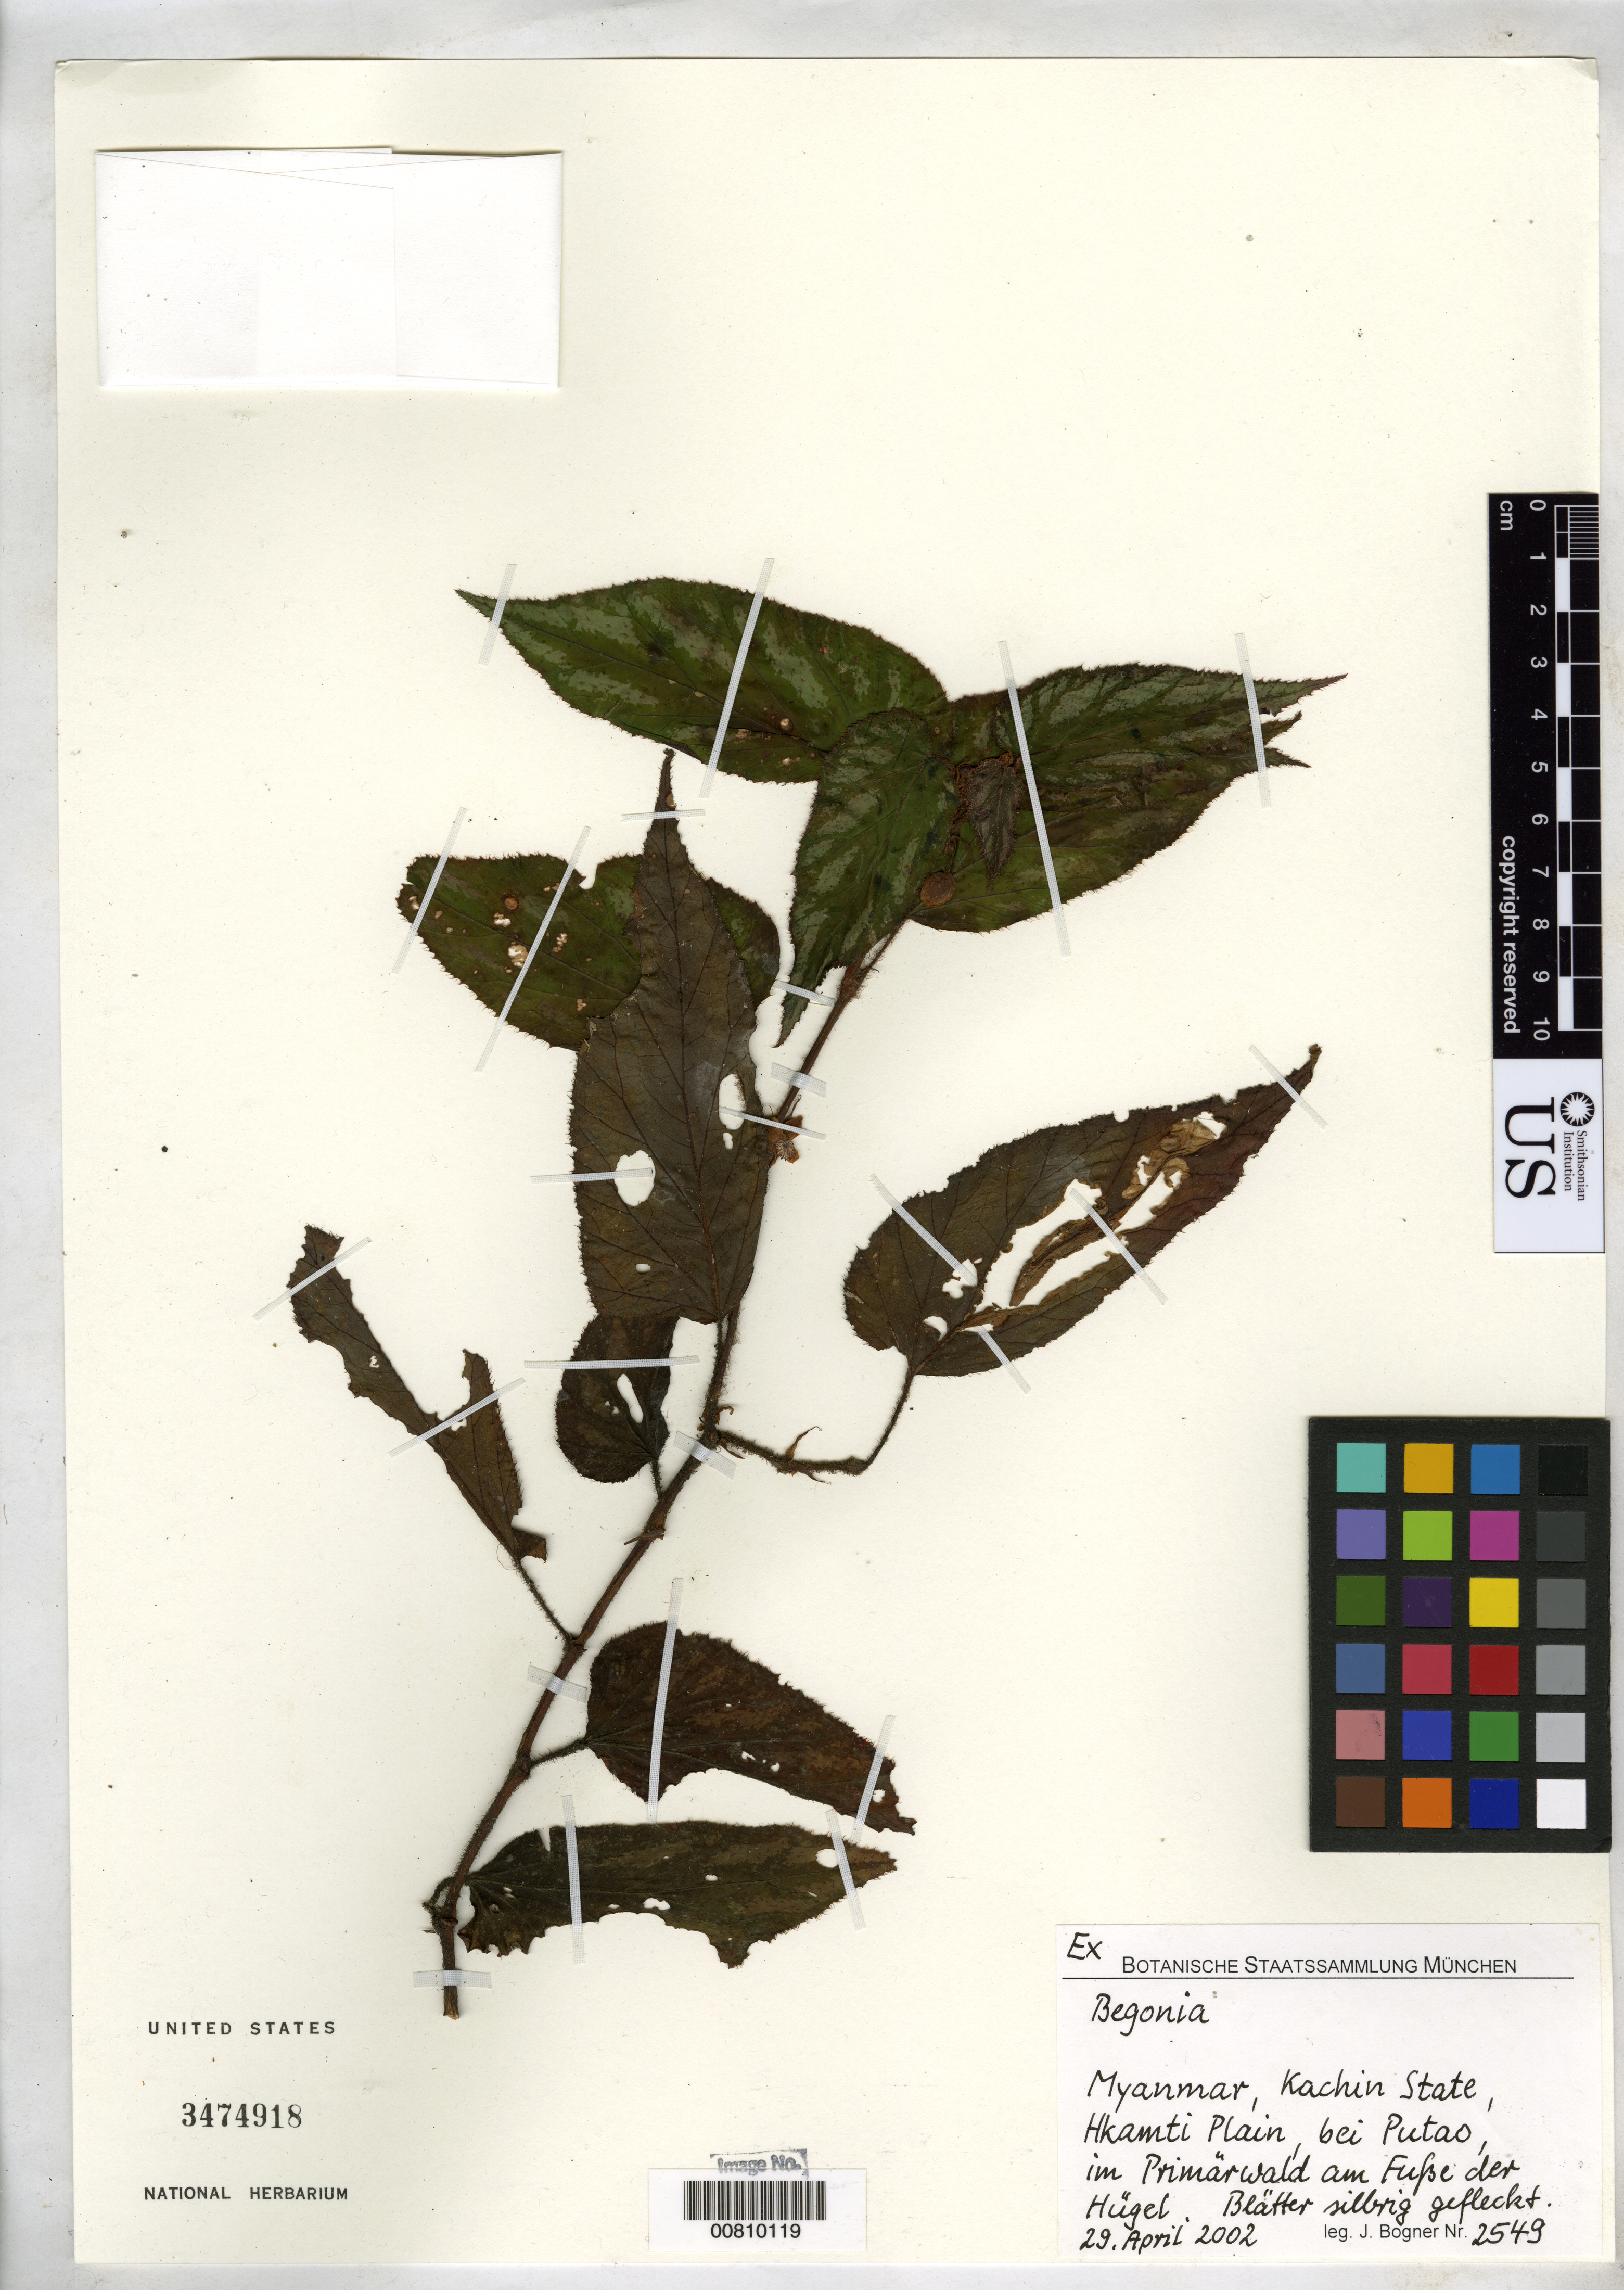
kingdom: Plantae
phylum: Tracheophyta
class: Magnoliopsida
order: Cucurbitales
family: Begoniaceae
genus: Begonia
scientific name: Begonia mariachristinae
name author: Wahlsteen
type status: Paratype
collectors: J. Bogner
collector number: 2549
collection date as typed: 29 Apr 2002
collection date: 2002-04-29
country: Myanmar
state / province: Kachin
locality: Hkamti Plain, near Putao.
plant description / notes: Specimen filed in main (not type) herbarium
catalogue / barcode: US 3474918